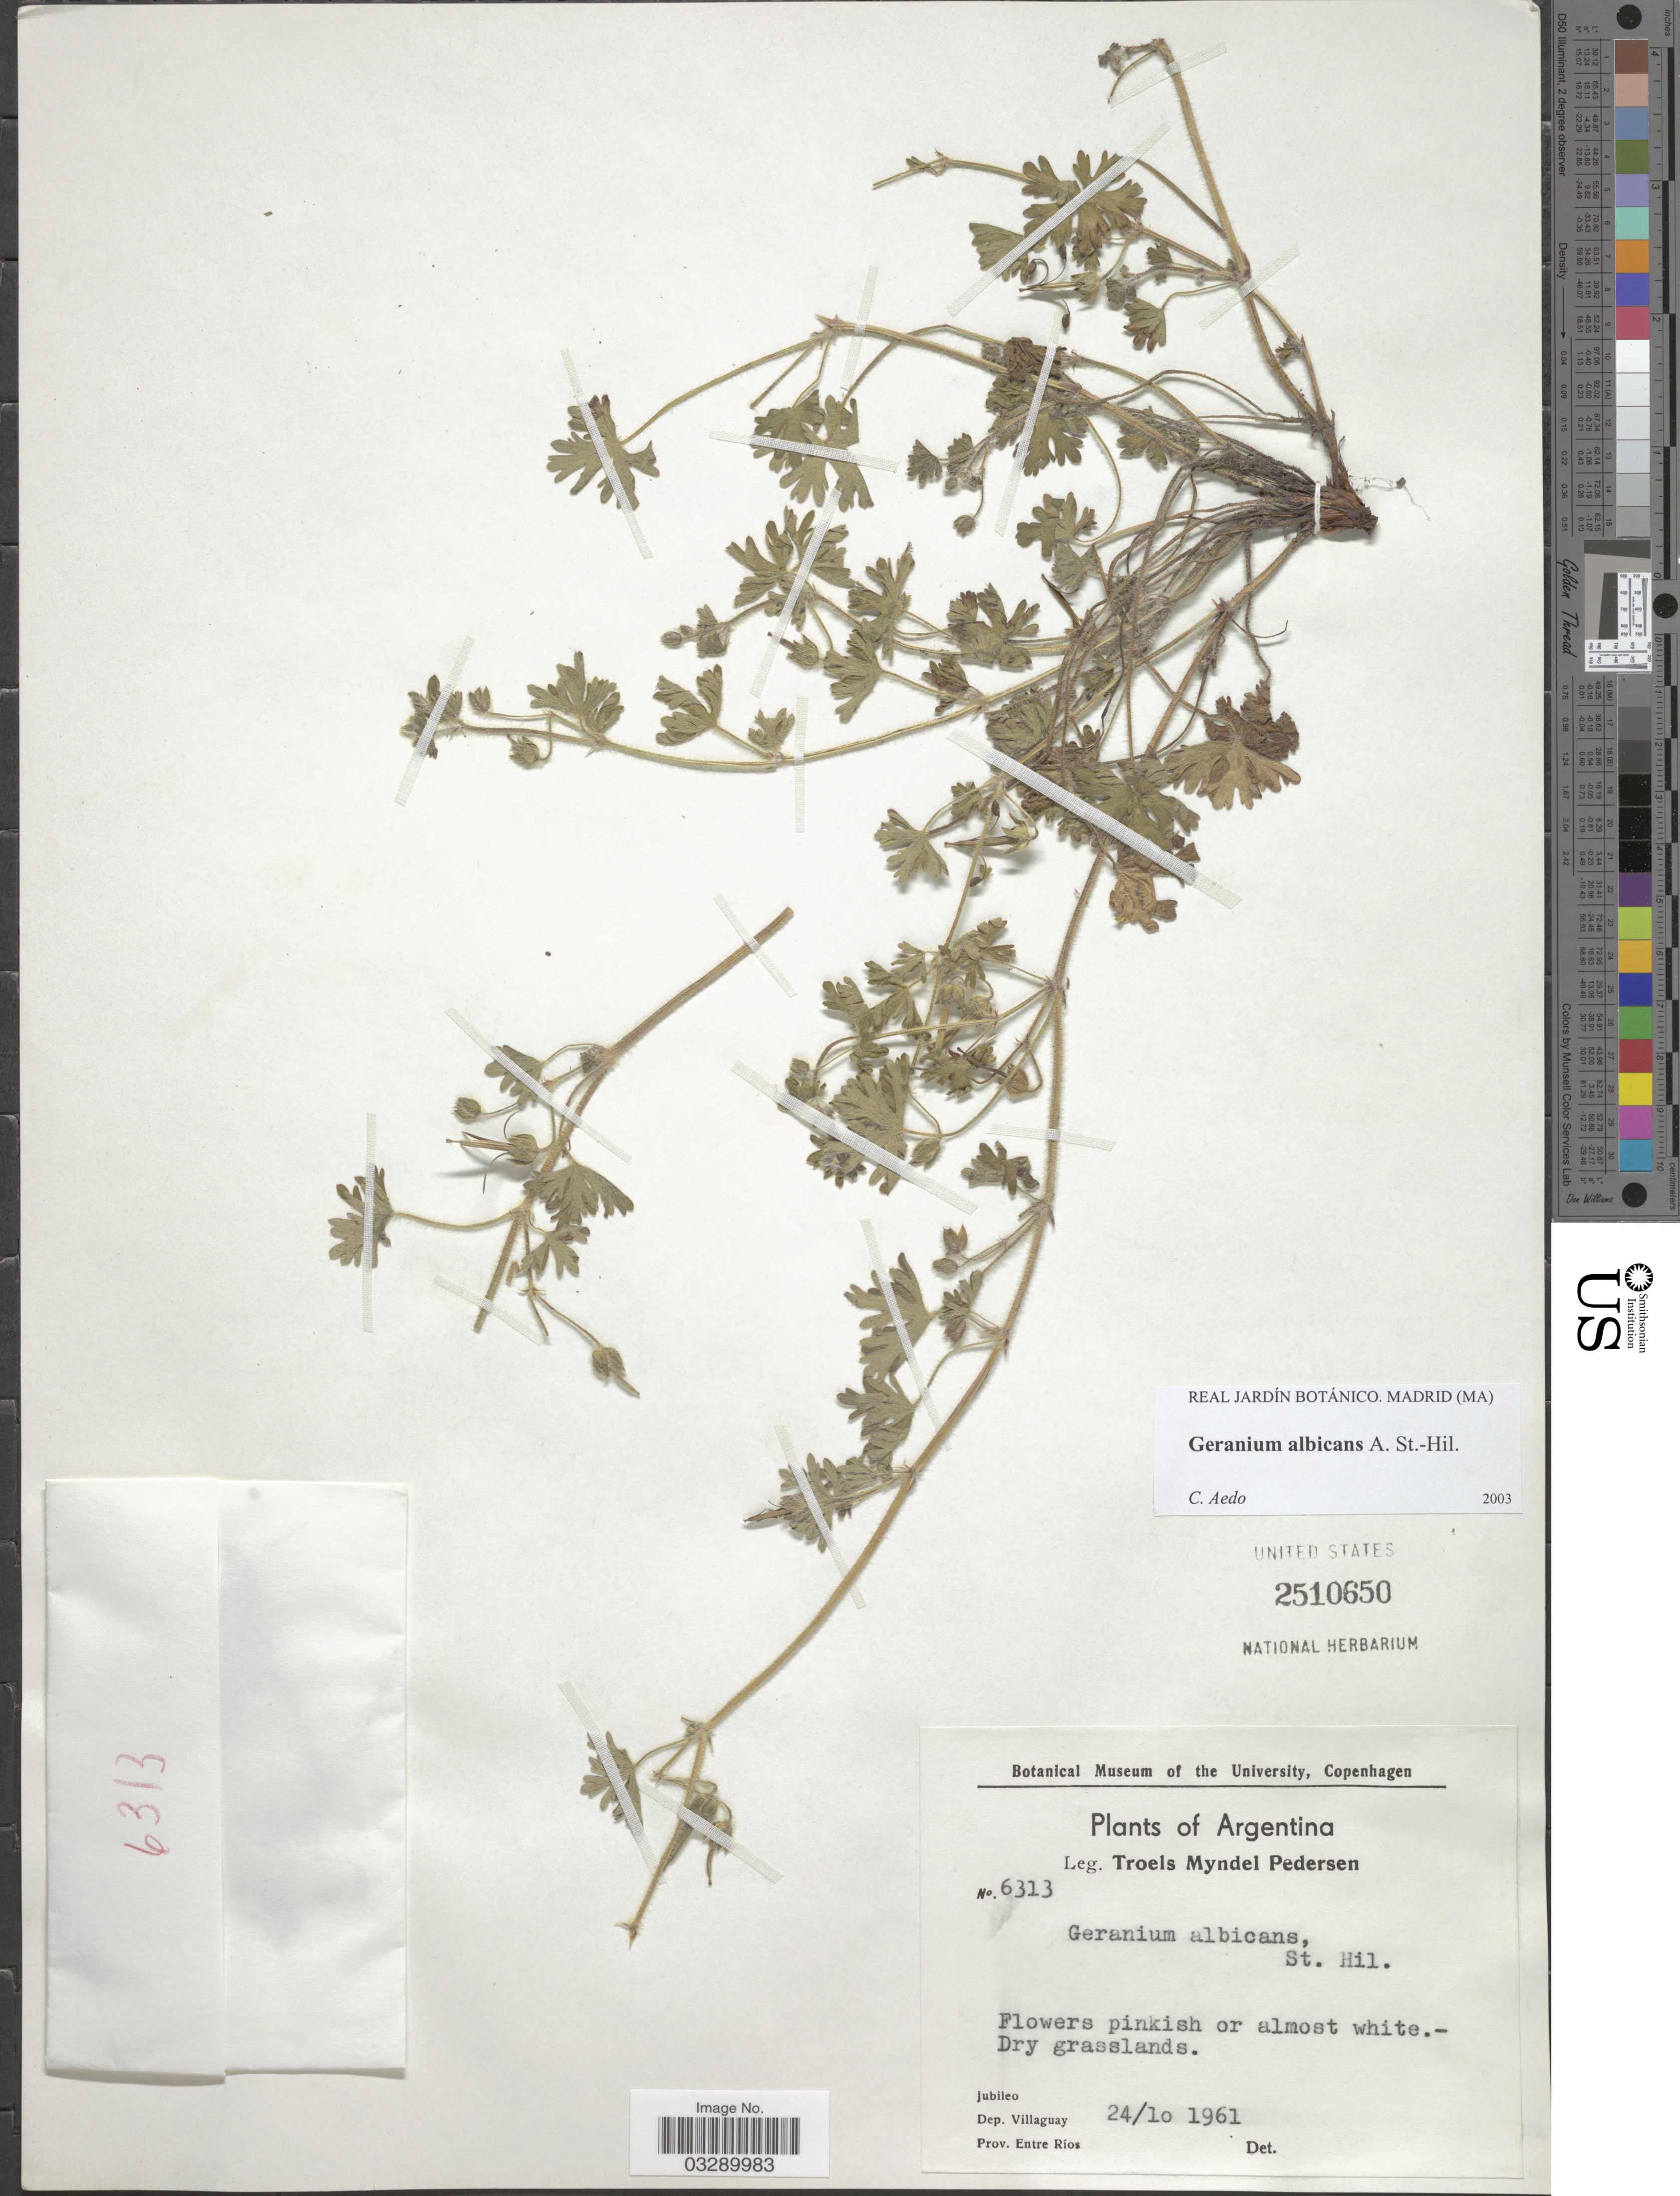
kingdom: Plantae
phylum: Tracheophyta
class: Magnoliopsida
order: Geraniales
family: Geraniaceae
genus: Geranium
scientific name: Geranium albicans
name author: A. St.-Hil.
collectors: T. Pederson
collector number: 6313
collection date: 1961-10-24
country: Argentina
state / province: Entre Rios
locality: Jubileo. Dep. Villaguay.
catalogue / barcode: US 2510650